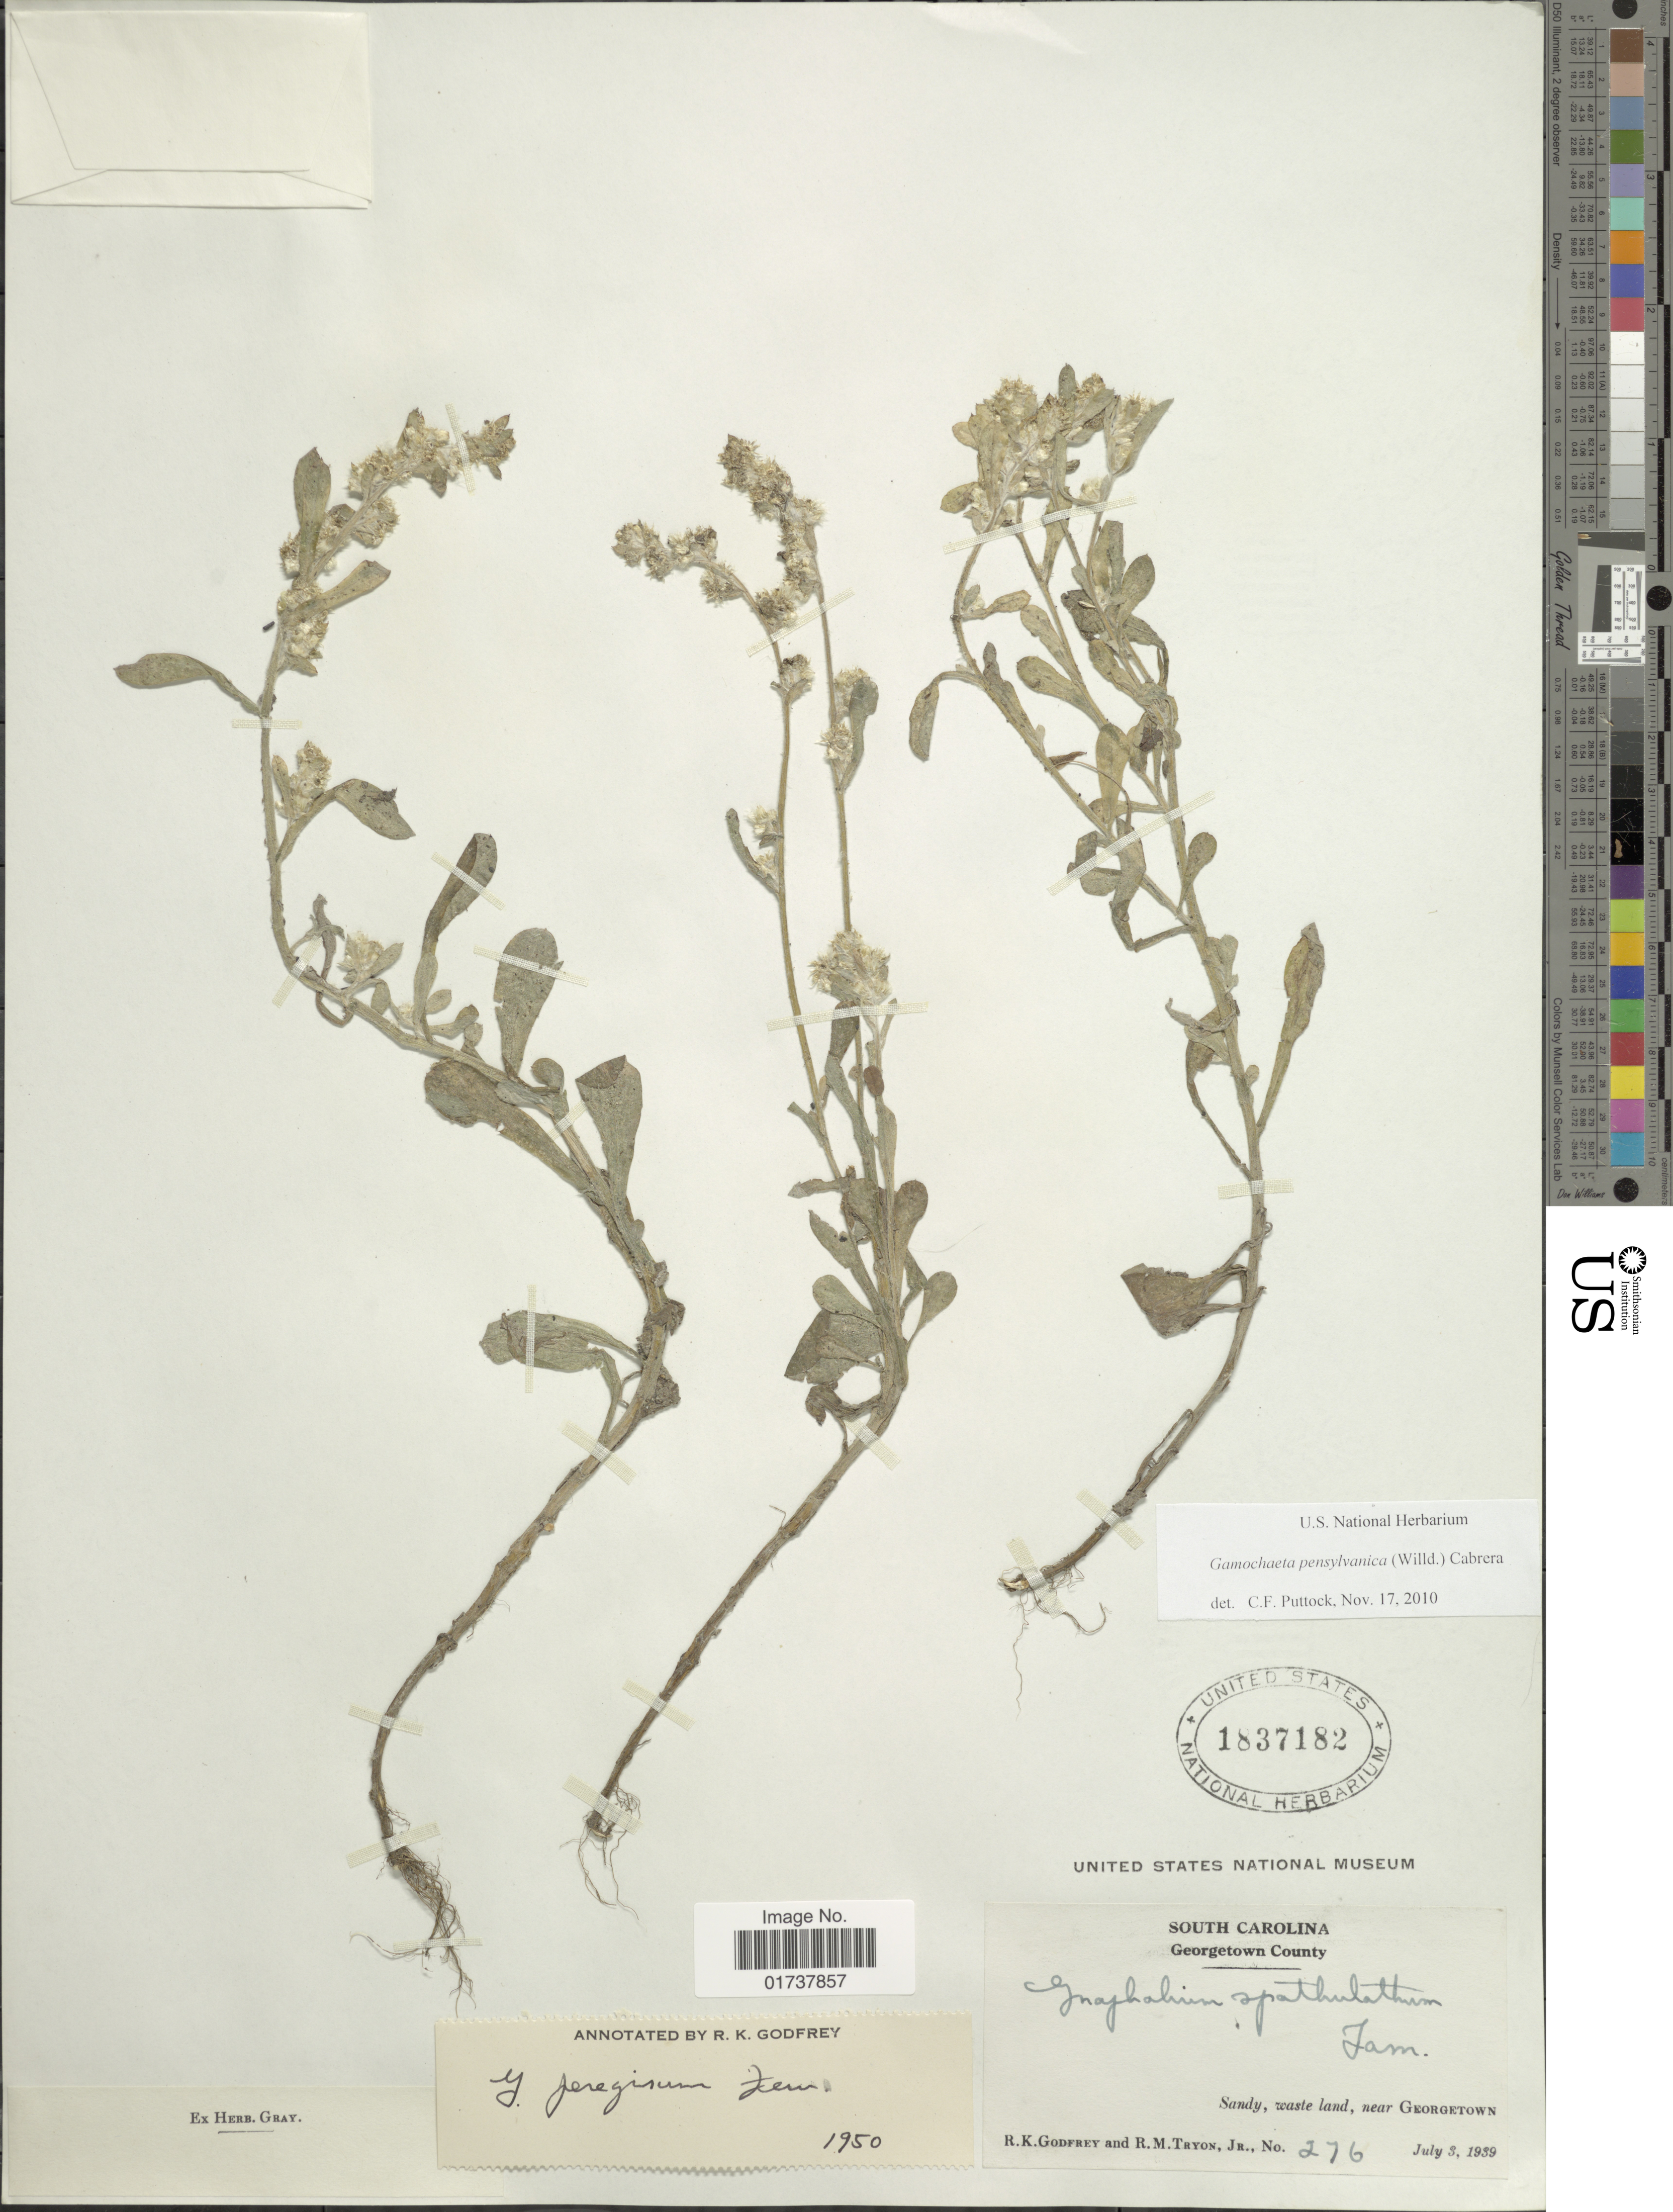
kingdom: Plantae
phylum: Tracheophyta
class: Magnoliopsida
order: Asterales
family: Asteraceae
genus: Gamochaeta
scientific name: Gamochaeta pensylvanica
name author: (Willd.) Cabrera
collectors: R. K. Godfrey & R. M. Tryon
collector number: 276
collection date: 1939-07-03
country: United States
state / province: South Carolina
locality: Georgetown County, Sandy, waste land, near Georgetown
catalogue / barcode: US 1837182